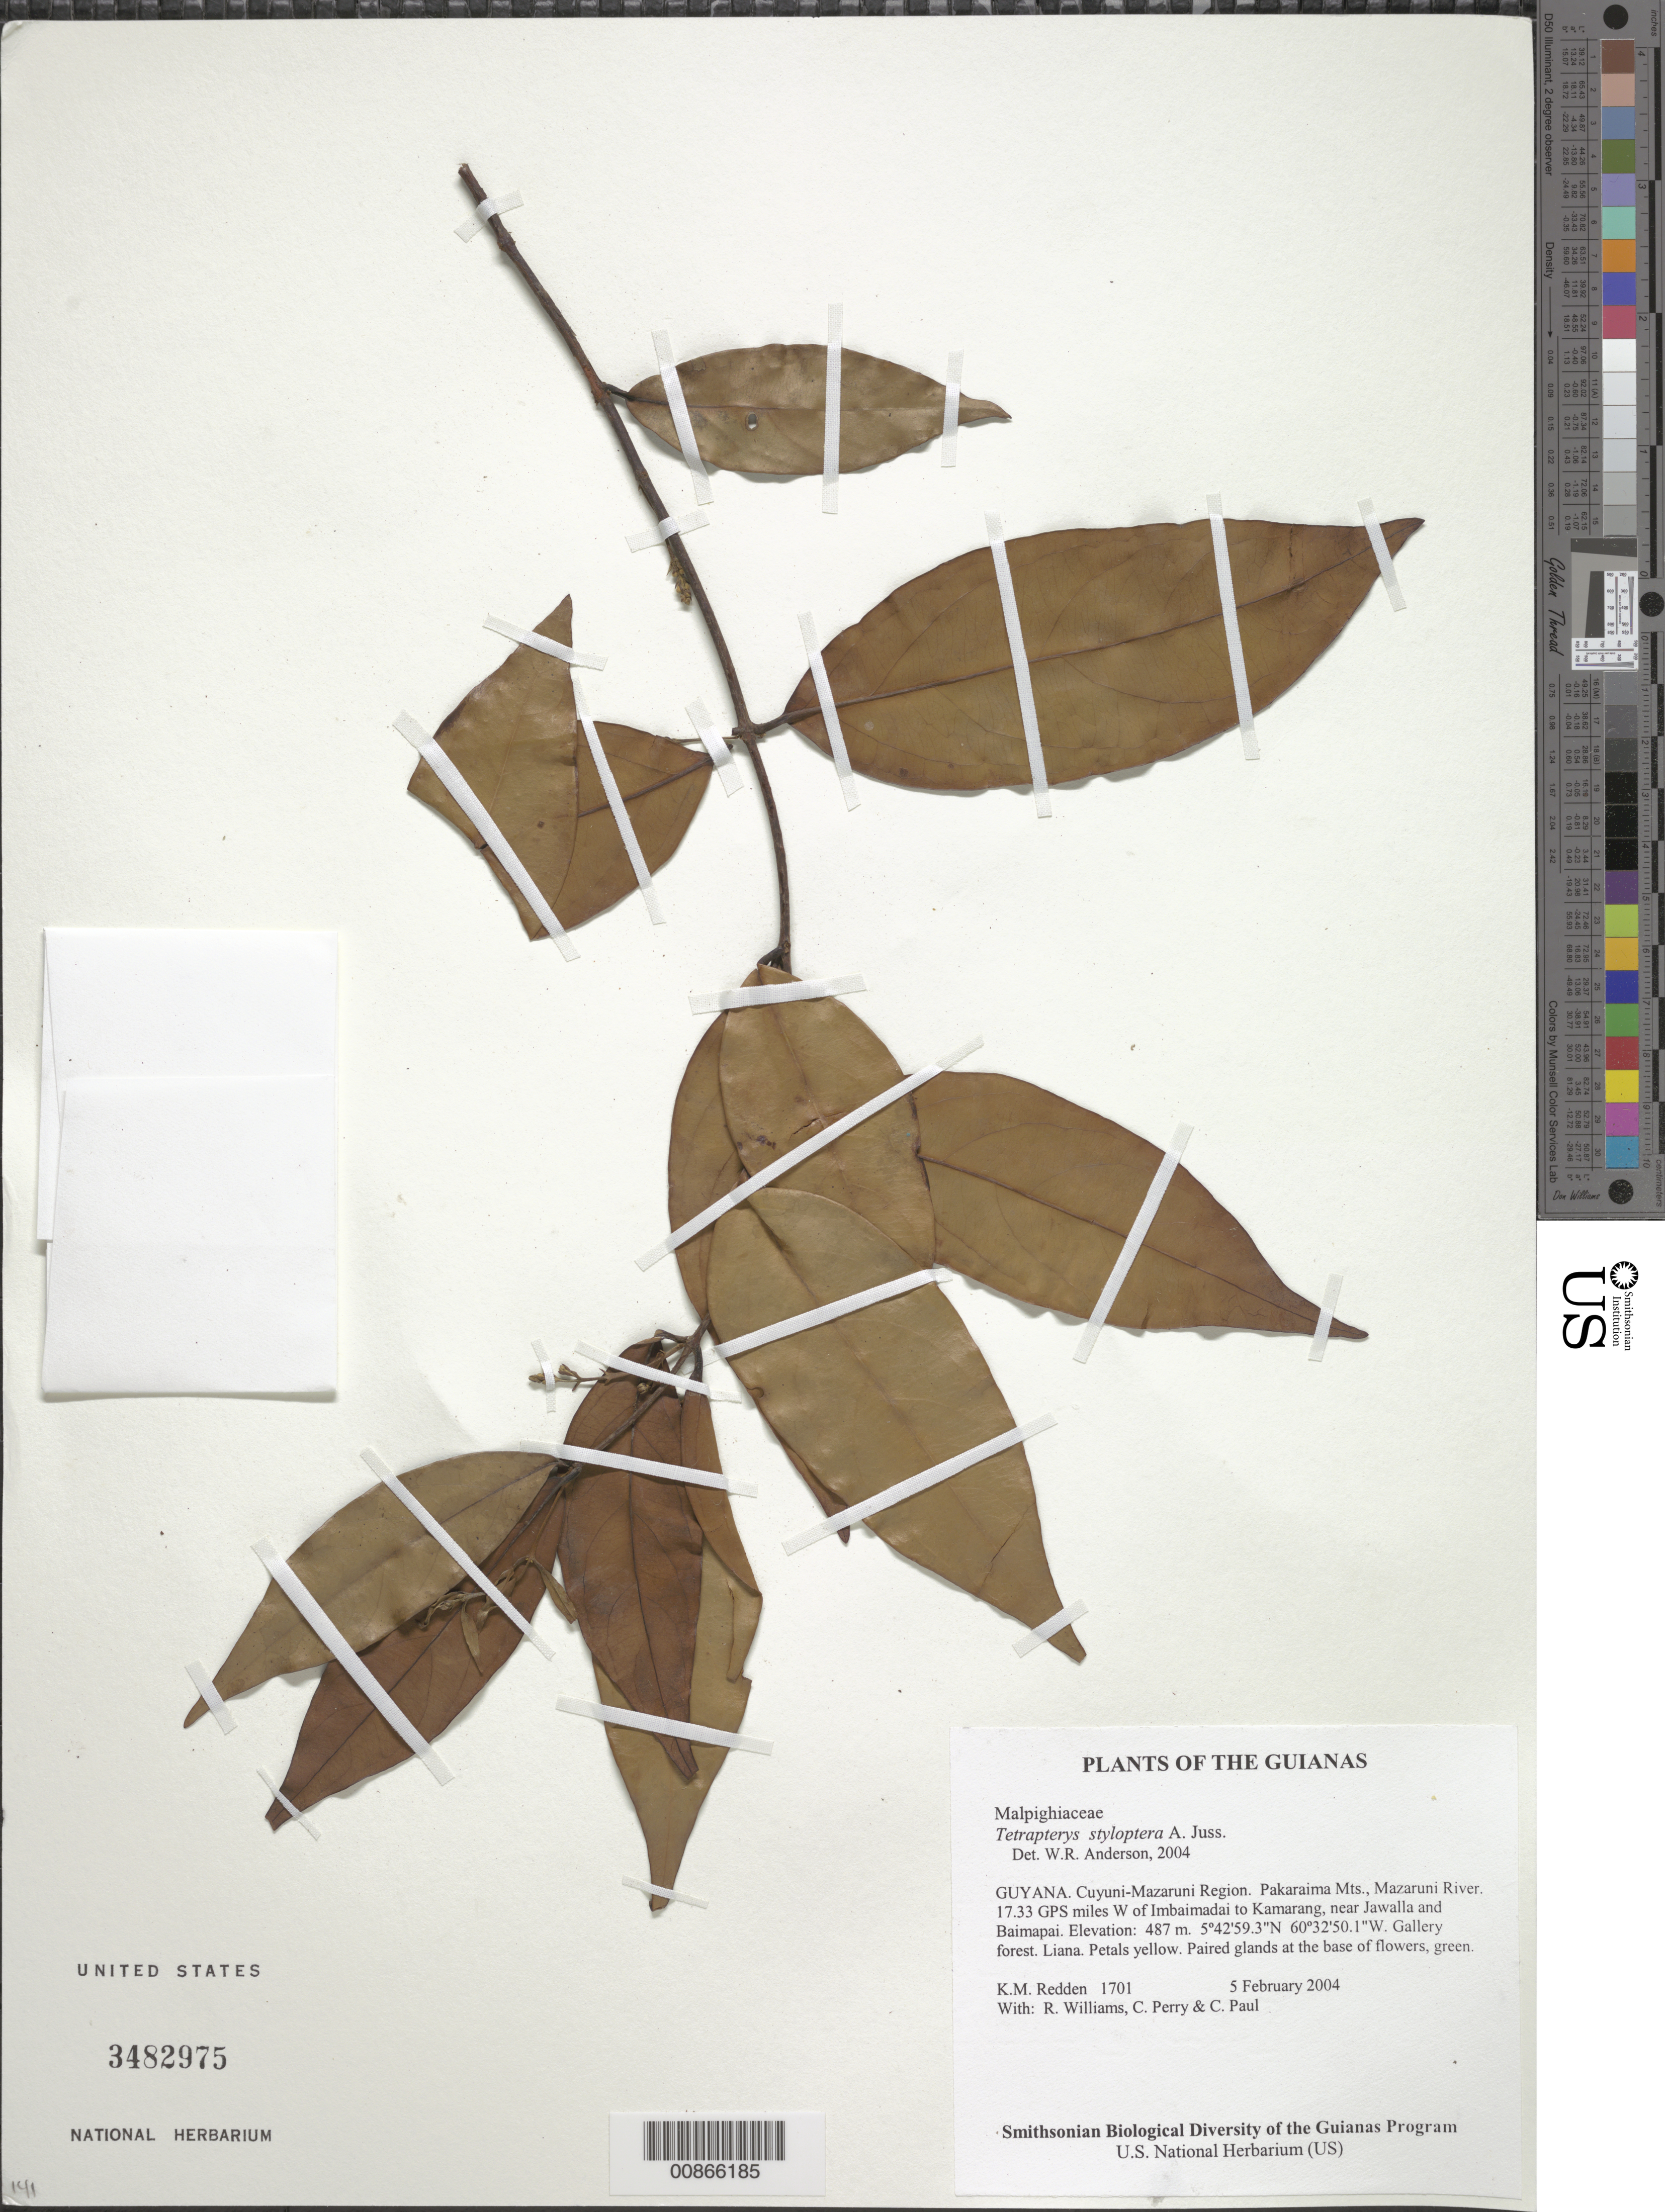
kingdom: Plantae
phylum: Tracheophyta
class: Magnoliopsida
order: Malpighiales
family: Malpighiaceae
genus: Glicophyllum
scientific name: Glicophyllum stylopterum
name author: (A. Juss.) R.F. Almeida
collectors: K. M. Redden, R. Williams, C. Perry & C. Paul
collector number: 1701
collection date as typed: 5 February 2004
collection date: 2004-02-05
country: Guyana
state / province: Cuyuni-Mazaruni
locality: Pakaraima Mts., Mazaruni River. 17.33 GPS miles W of Imbaimadai to Kamarang, near Jawalla and Baimapai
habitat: Gallery forest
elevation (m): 487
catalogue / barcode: US 3482975